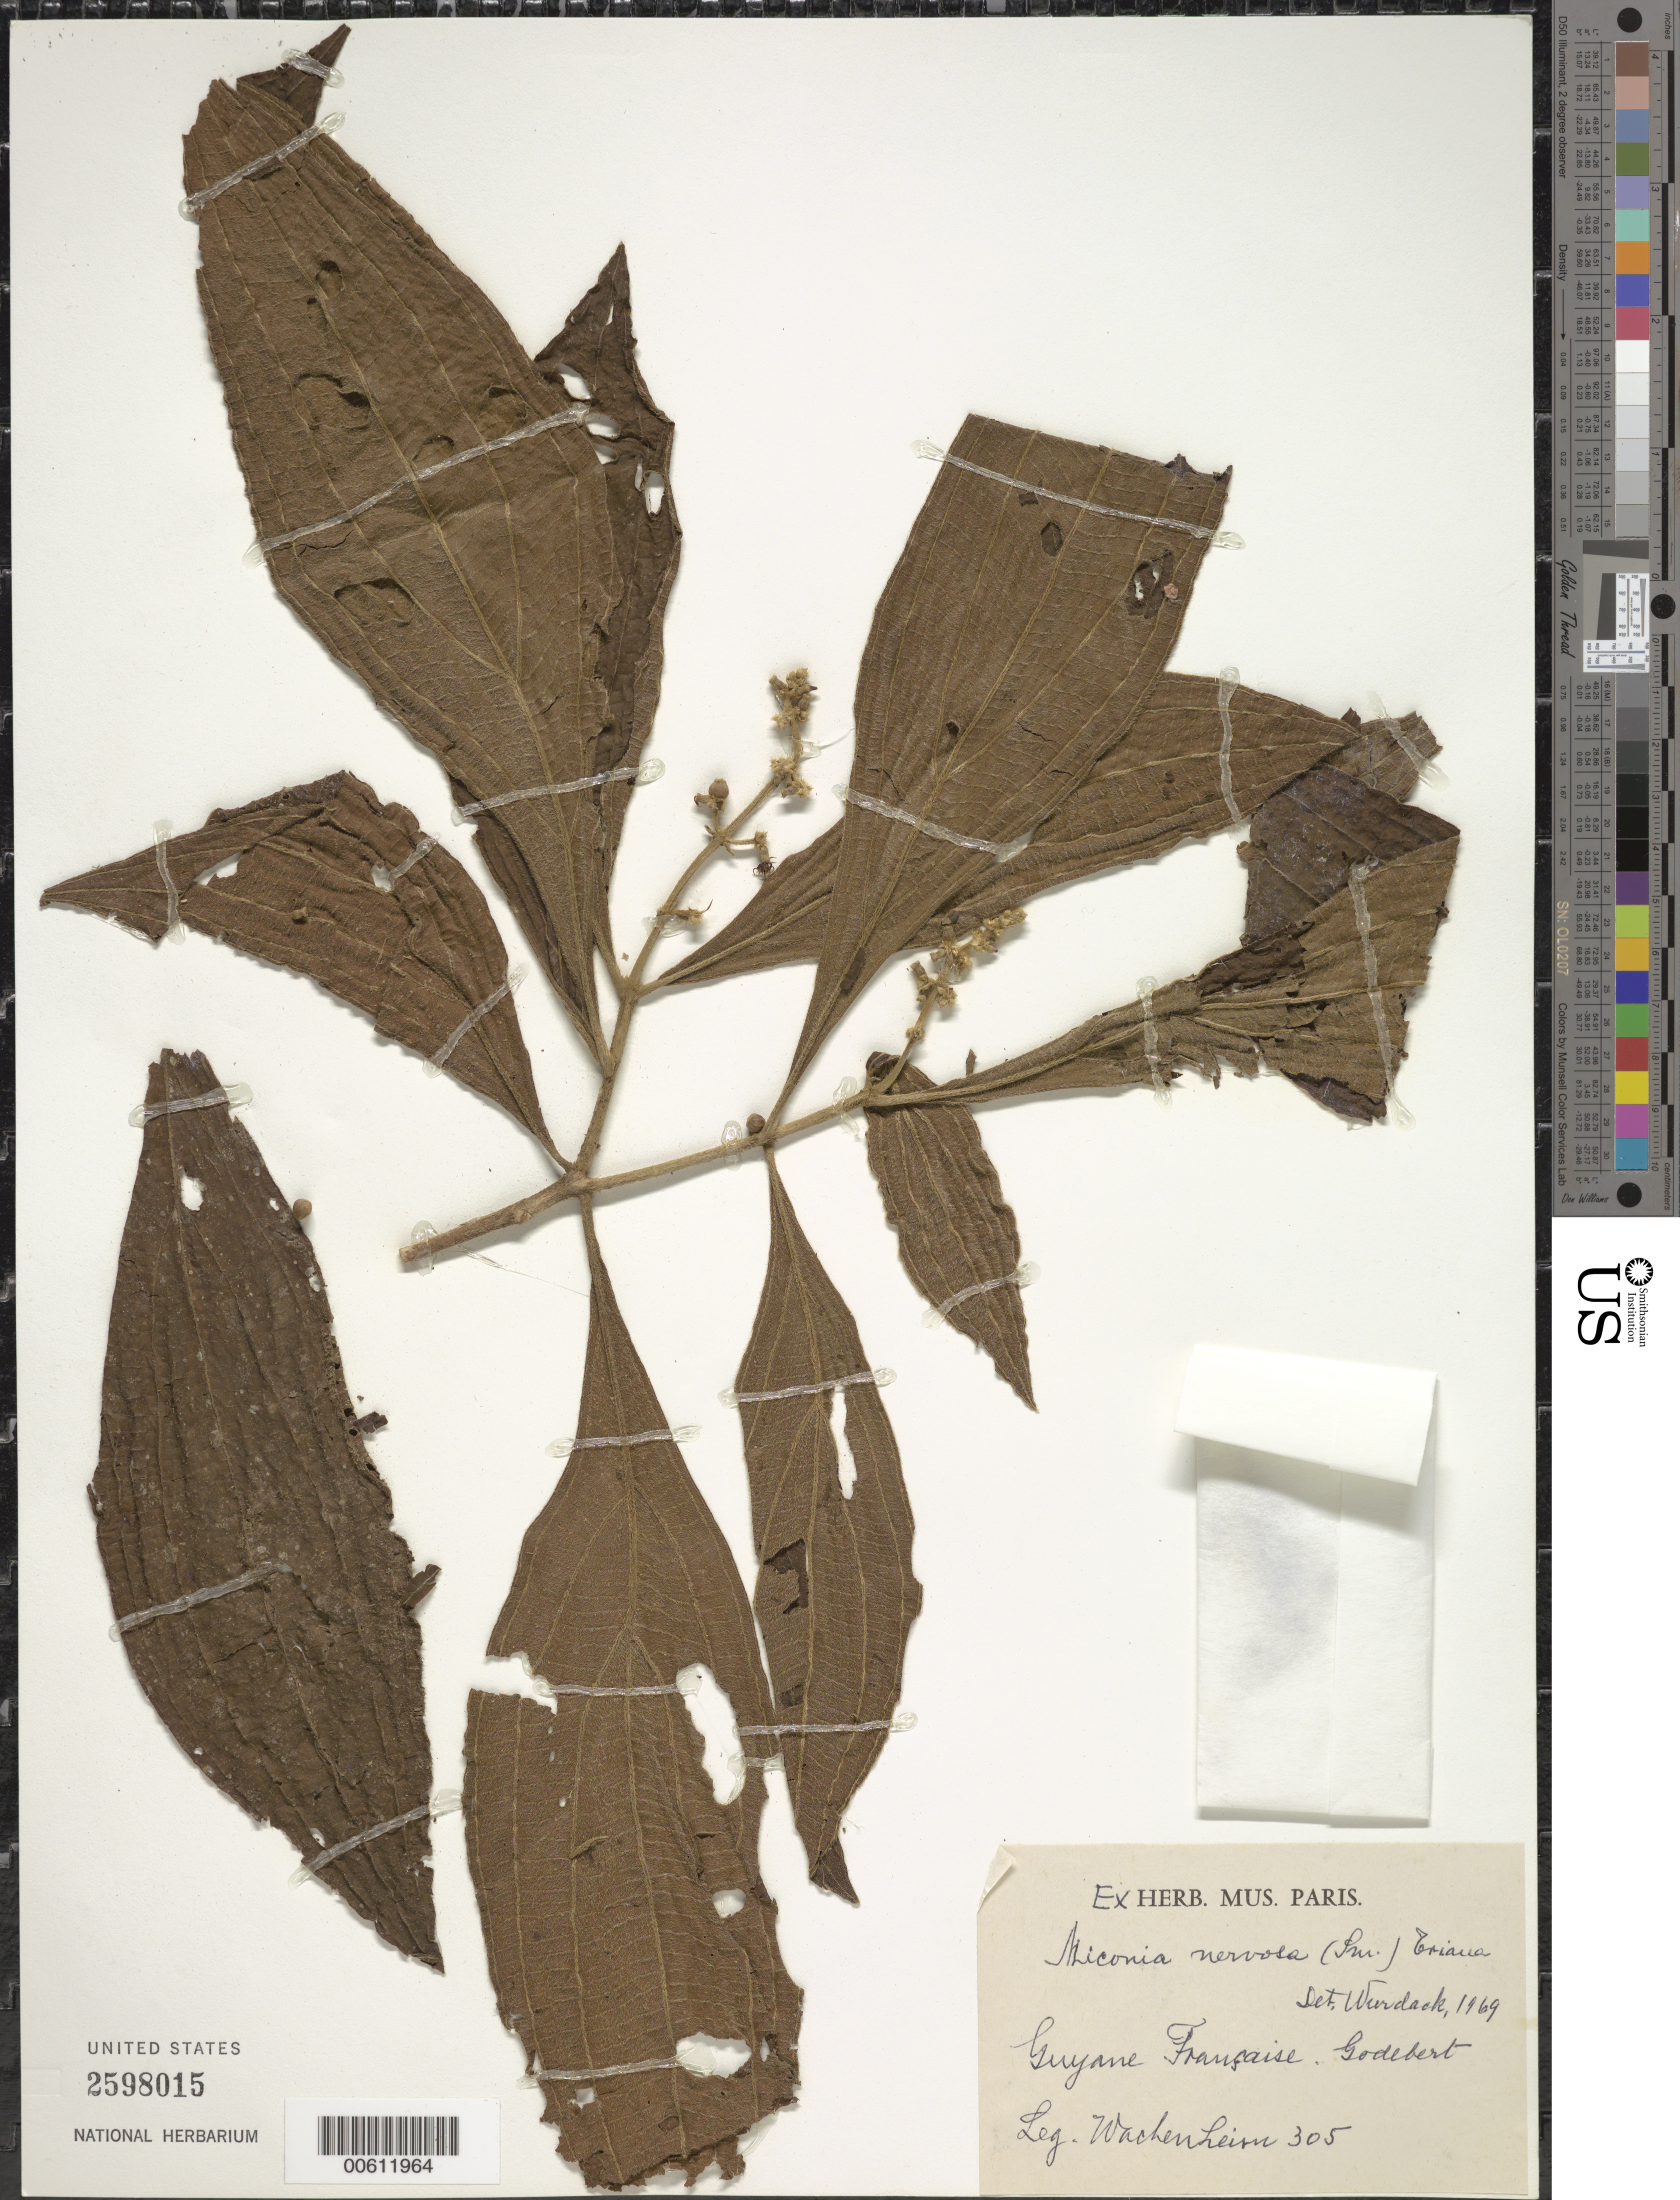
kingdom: Plantae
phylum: Tracheophyta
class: Magnoliopsida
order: Myrtales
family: Melastomataceae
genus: Miconia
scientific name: Miconia nervosa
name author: (Sm.) Triana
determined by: Wurdack, John J., (US), US (UNITED STATES)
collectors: G. Wachenheim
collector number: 305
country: French Guiana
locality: Godebert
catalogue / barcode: US 2598015